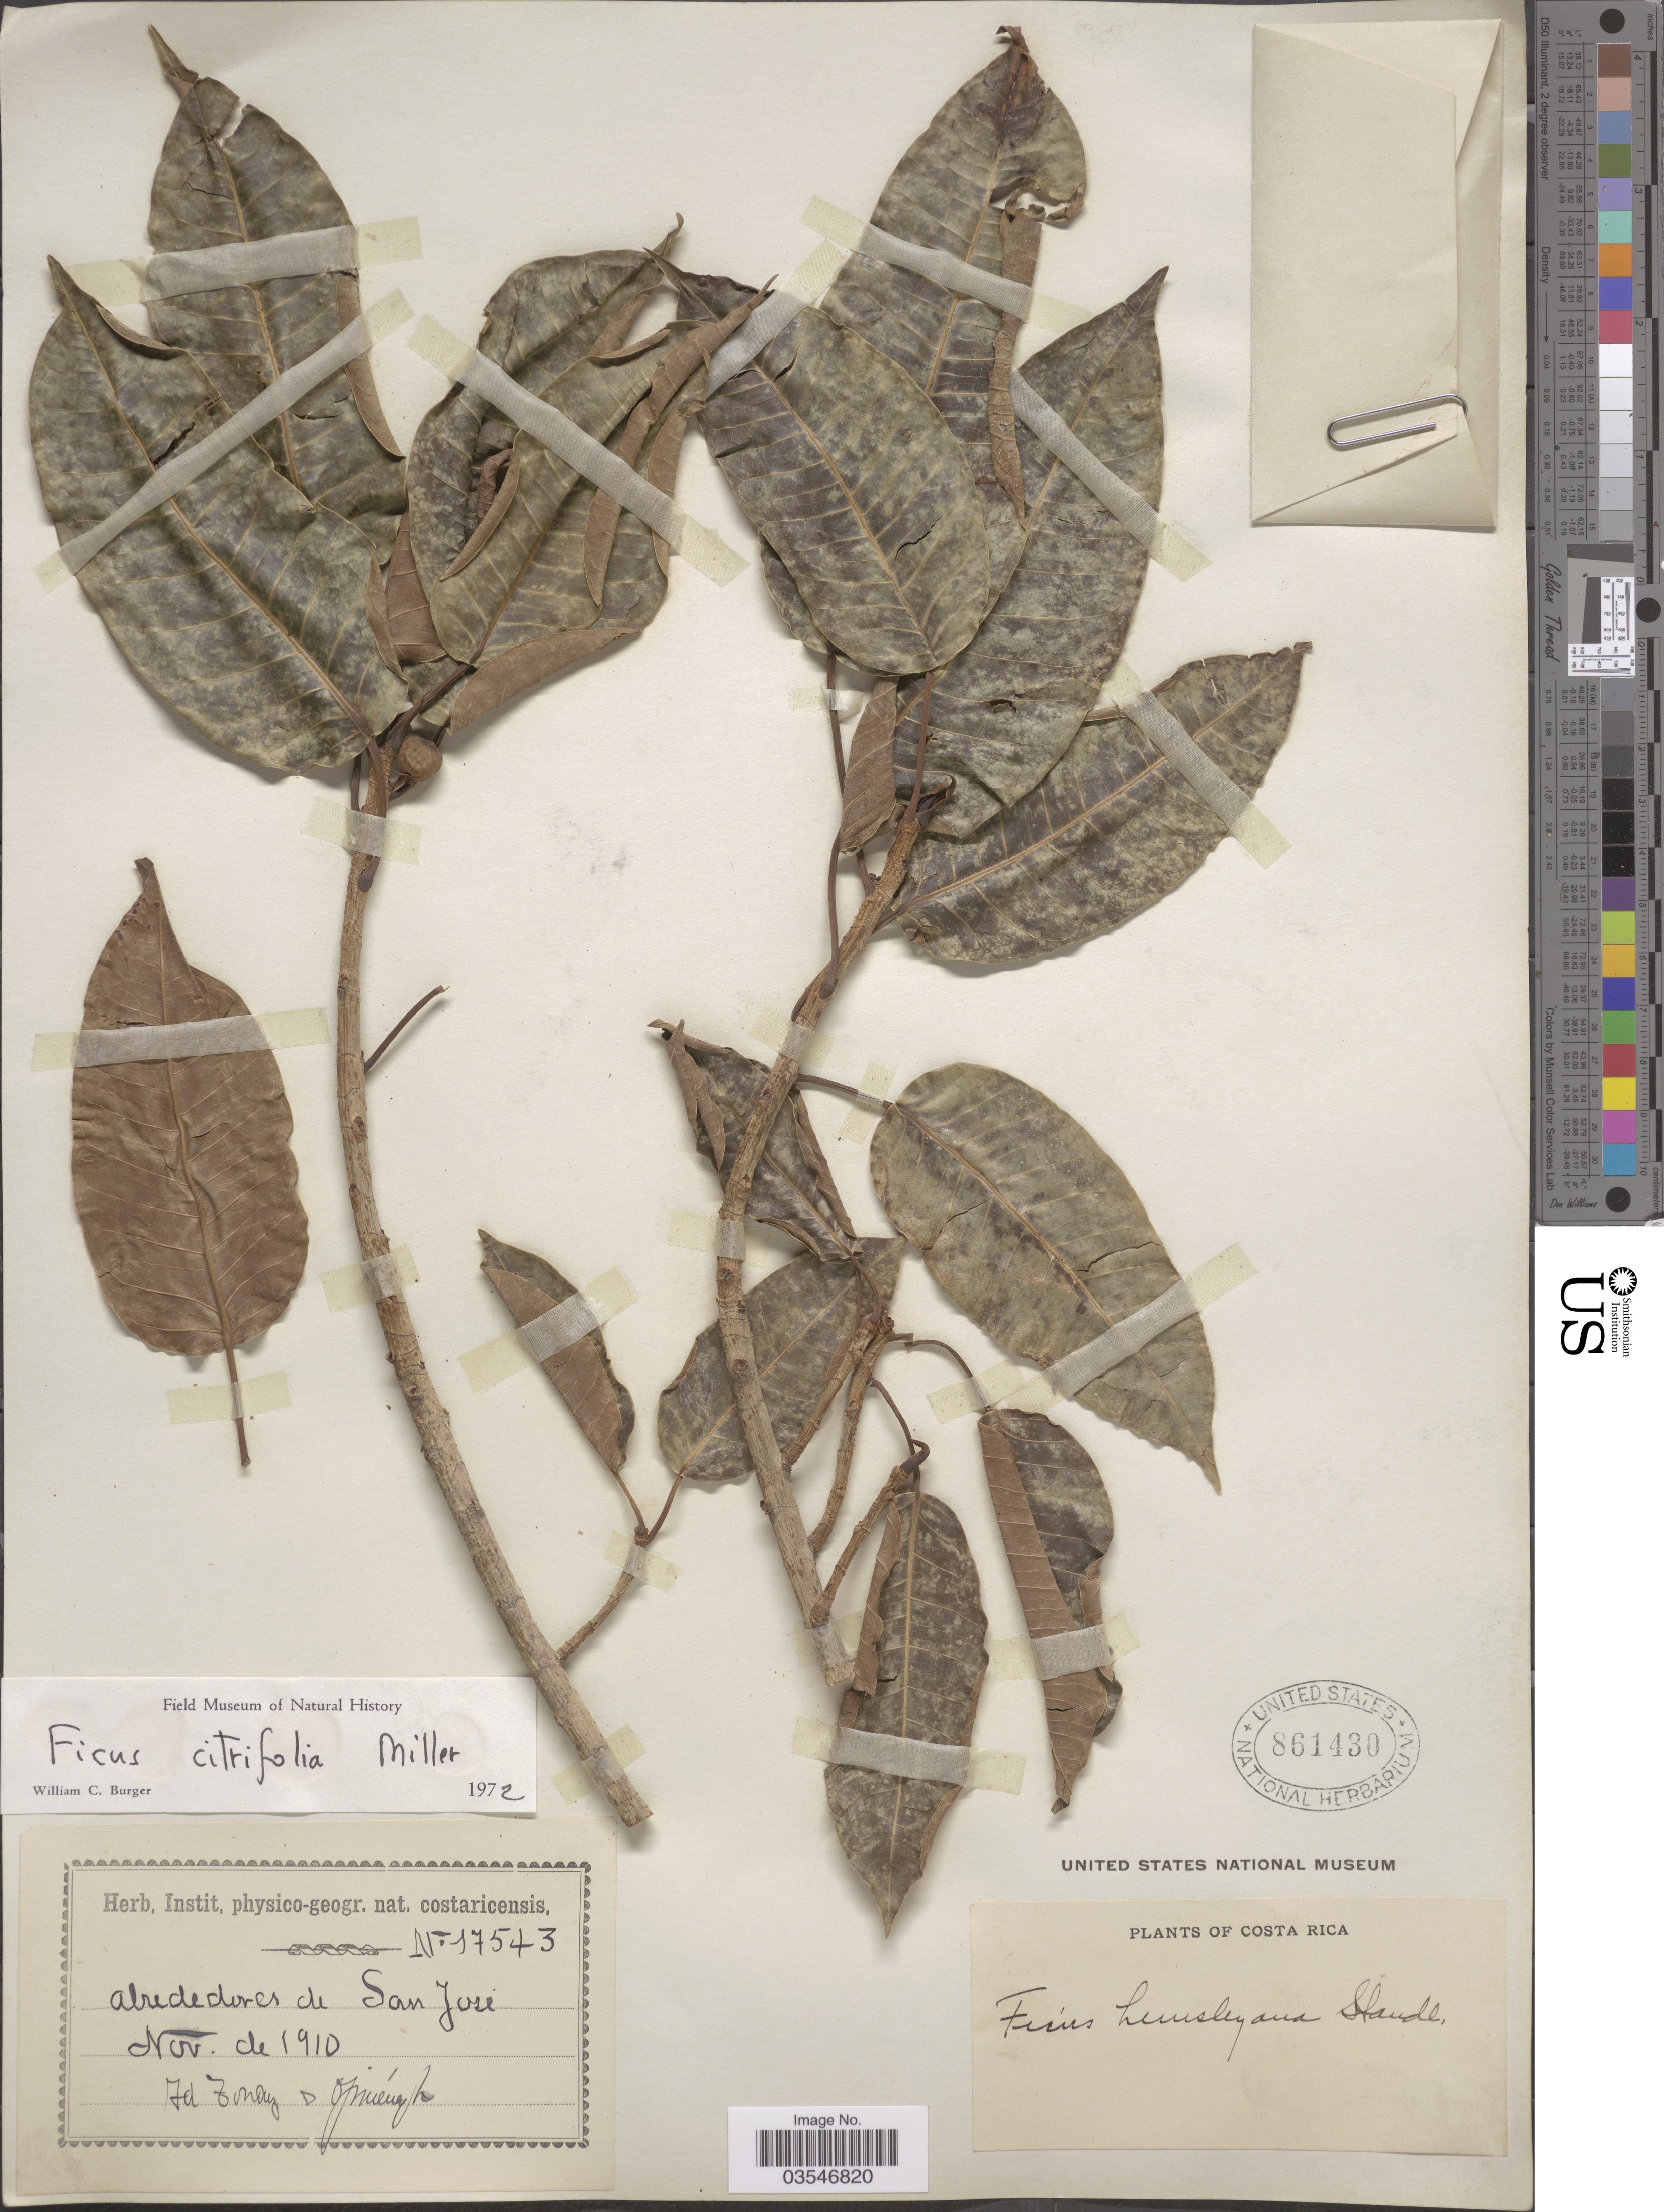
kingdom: Plantae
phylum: Tracheophyta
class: Magnoliopsida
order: Rosales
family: Moraceae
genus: Ficus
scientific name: Ficus hemsleyana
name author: King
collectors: A. Tonduz & O. Jimenez L.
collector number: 17543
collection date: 1910-11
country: Costa Rica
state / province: San José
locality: Alrededores de San José.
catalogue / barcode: US 861430